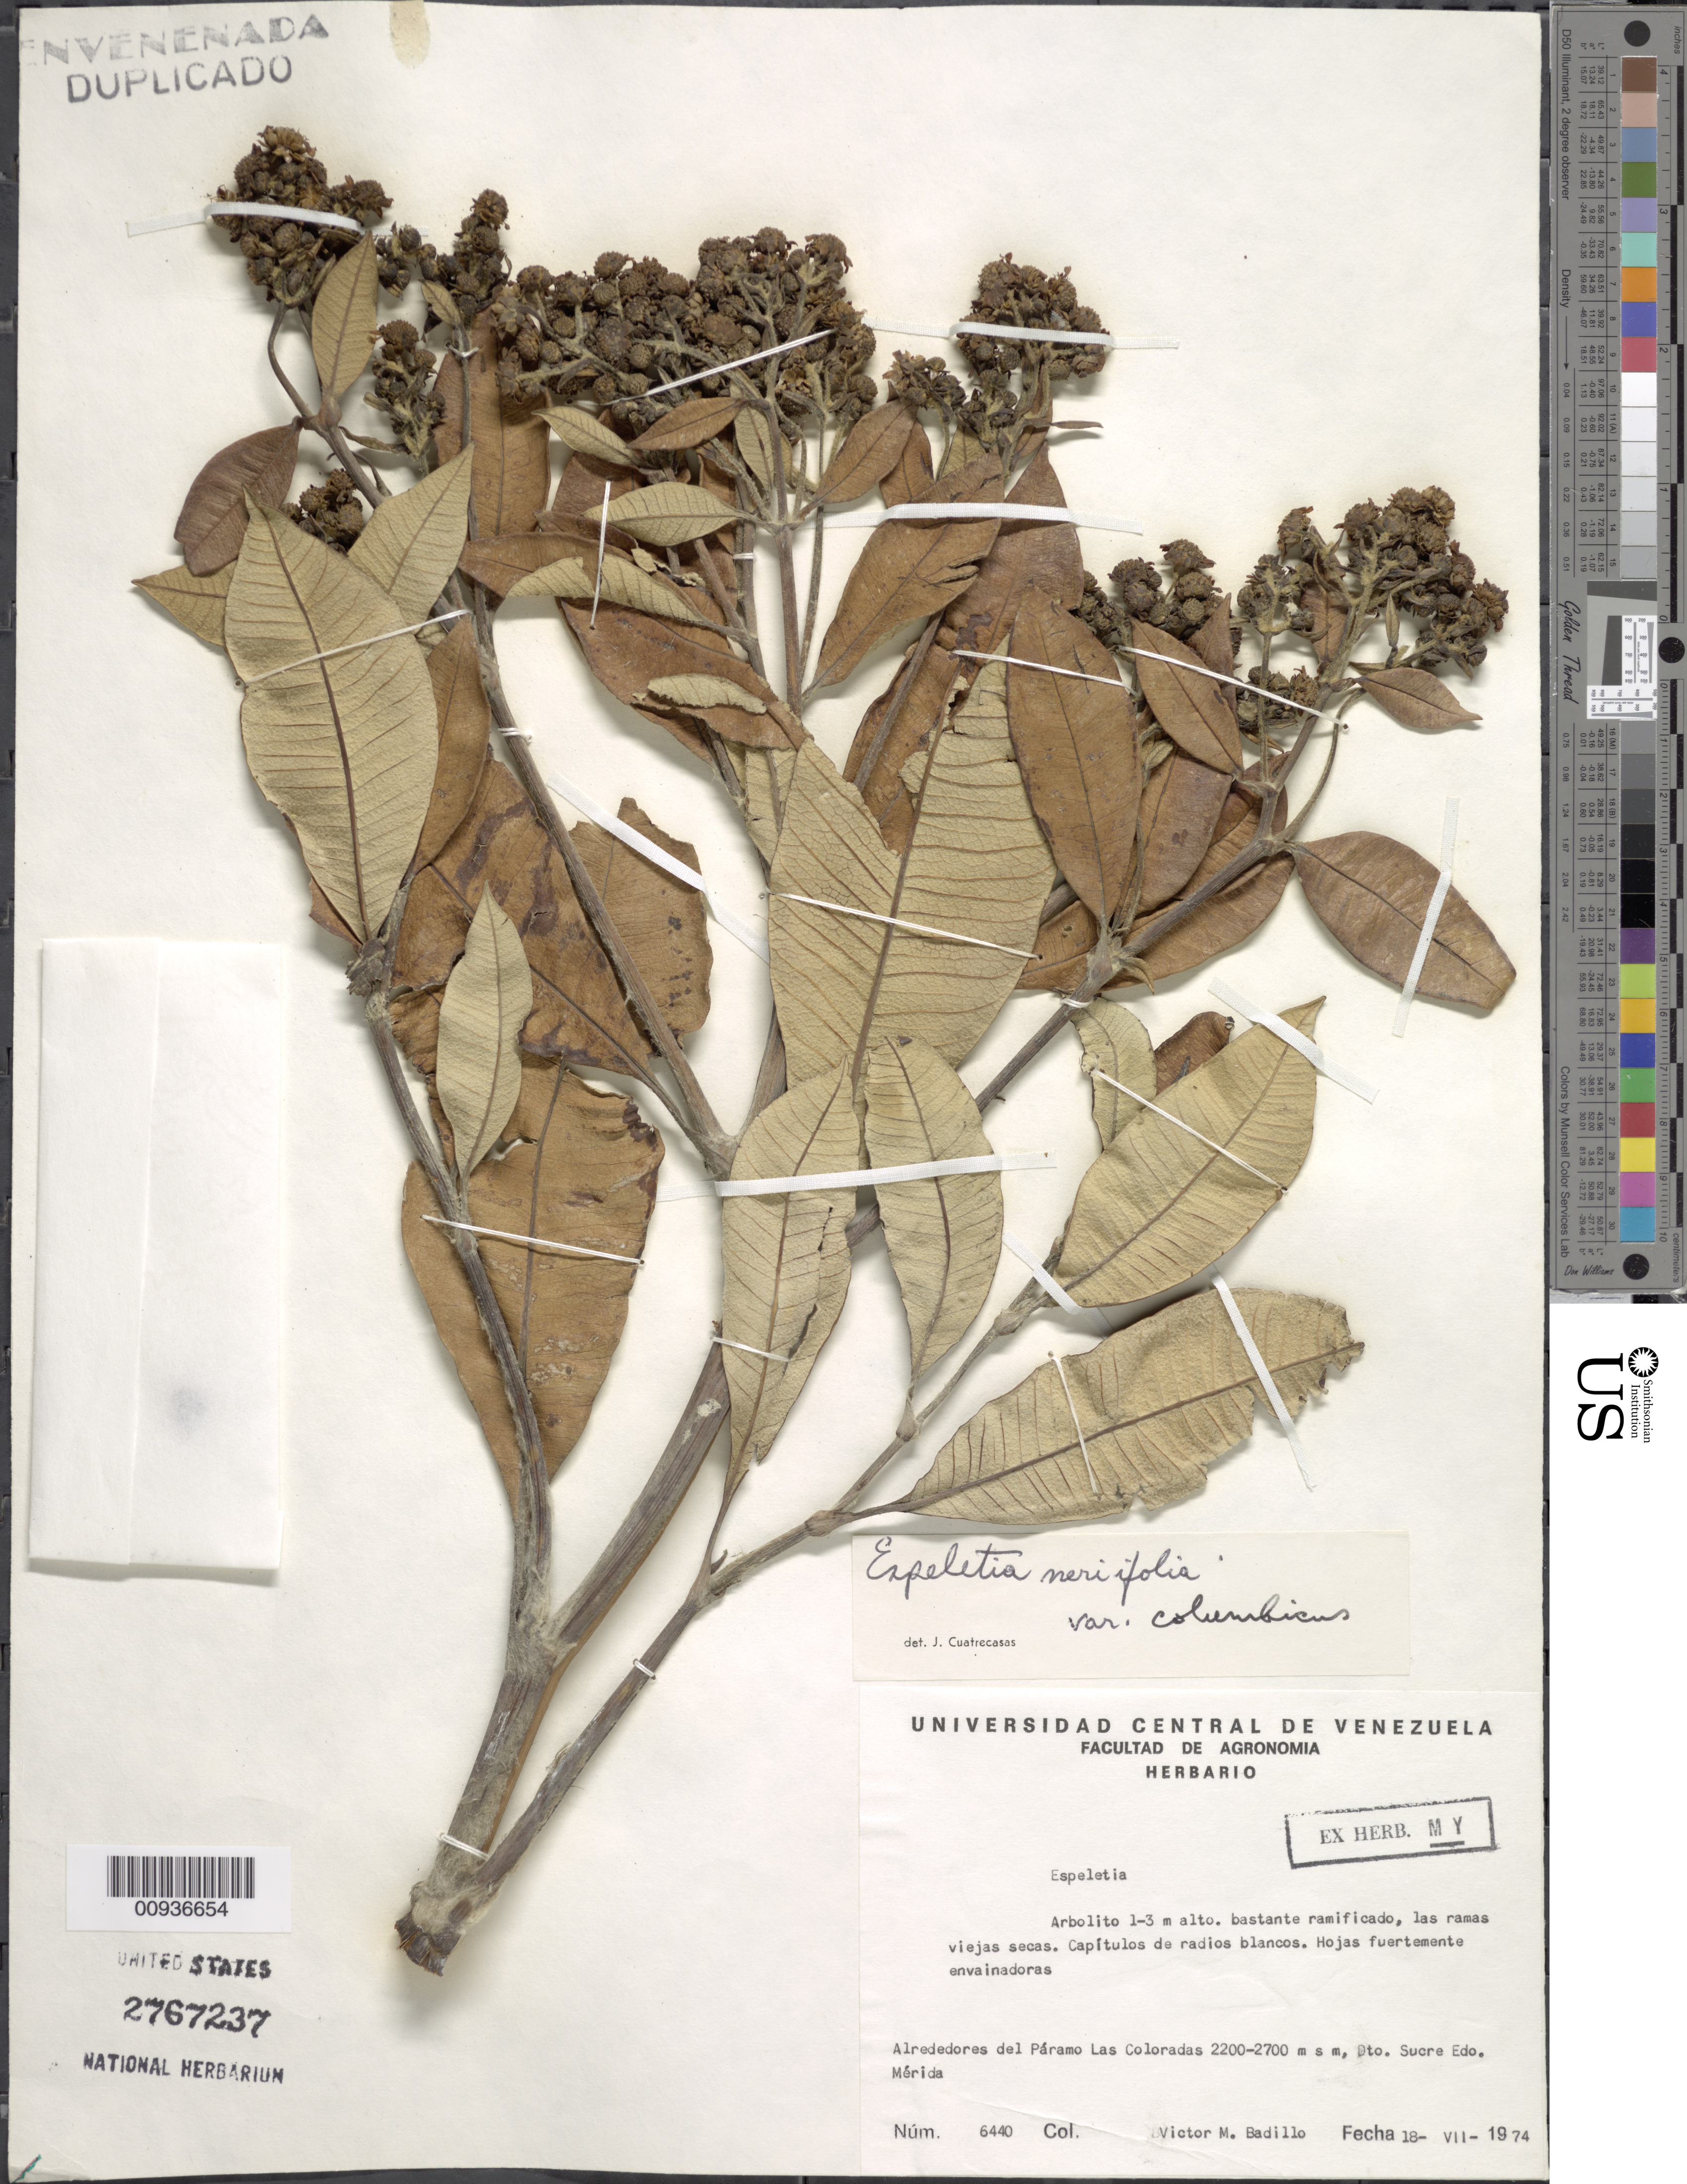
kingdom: Plantae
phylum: Tracheophyta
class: Magnoliopsida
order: Asterales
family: Asteraceae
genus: Libanothamnus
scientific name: Libanothamnus neriifolius var. columbicus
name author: (Cuatrec.) Cuatrec.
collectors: V. Badillo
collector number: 6440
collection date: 1974-08-18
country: Venezuela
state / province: Mérida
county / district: Sucre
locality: Alrededorres del Páramo de Las Coloradas.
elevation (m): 2200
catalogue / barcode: US 2767237